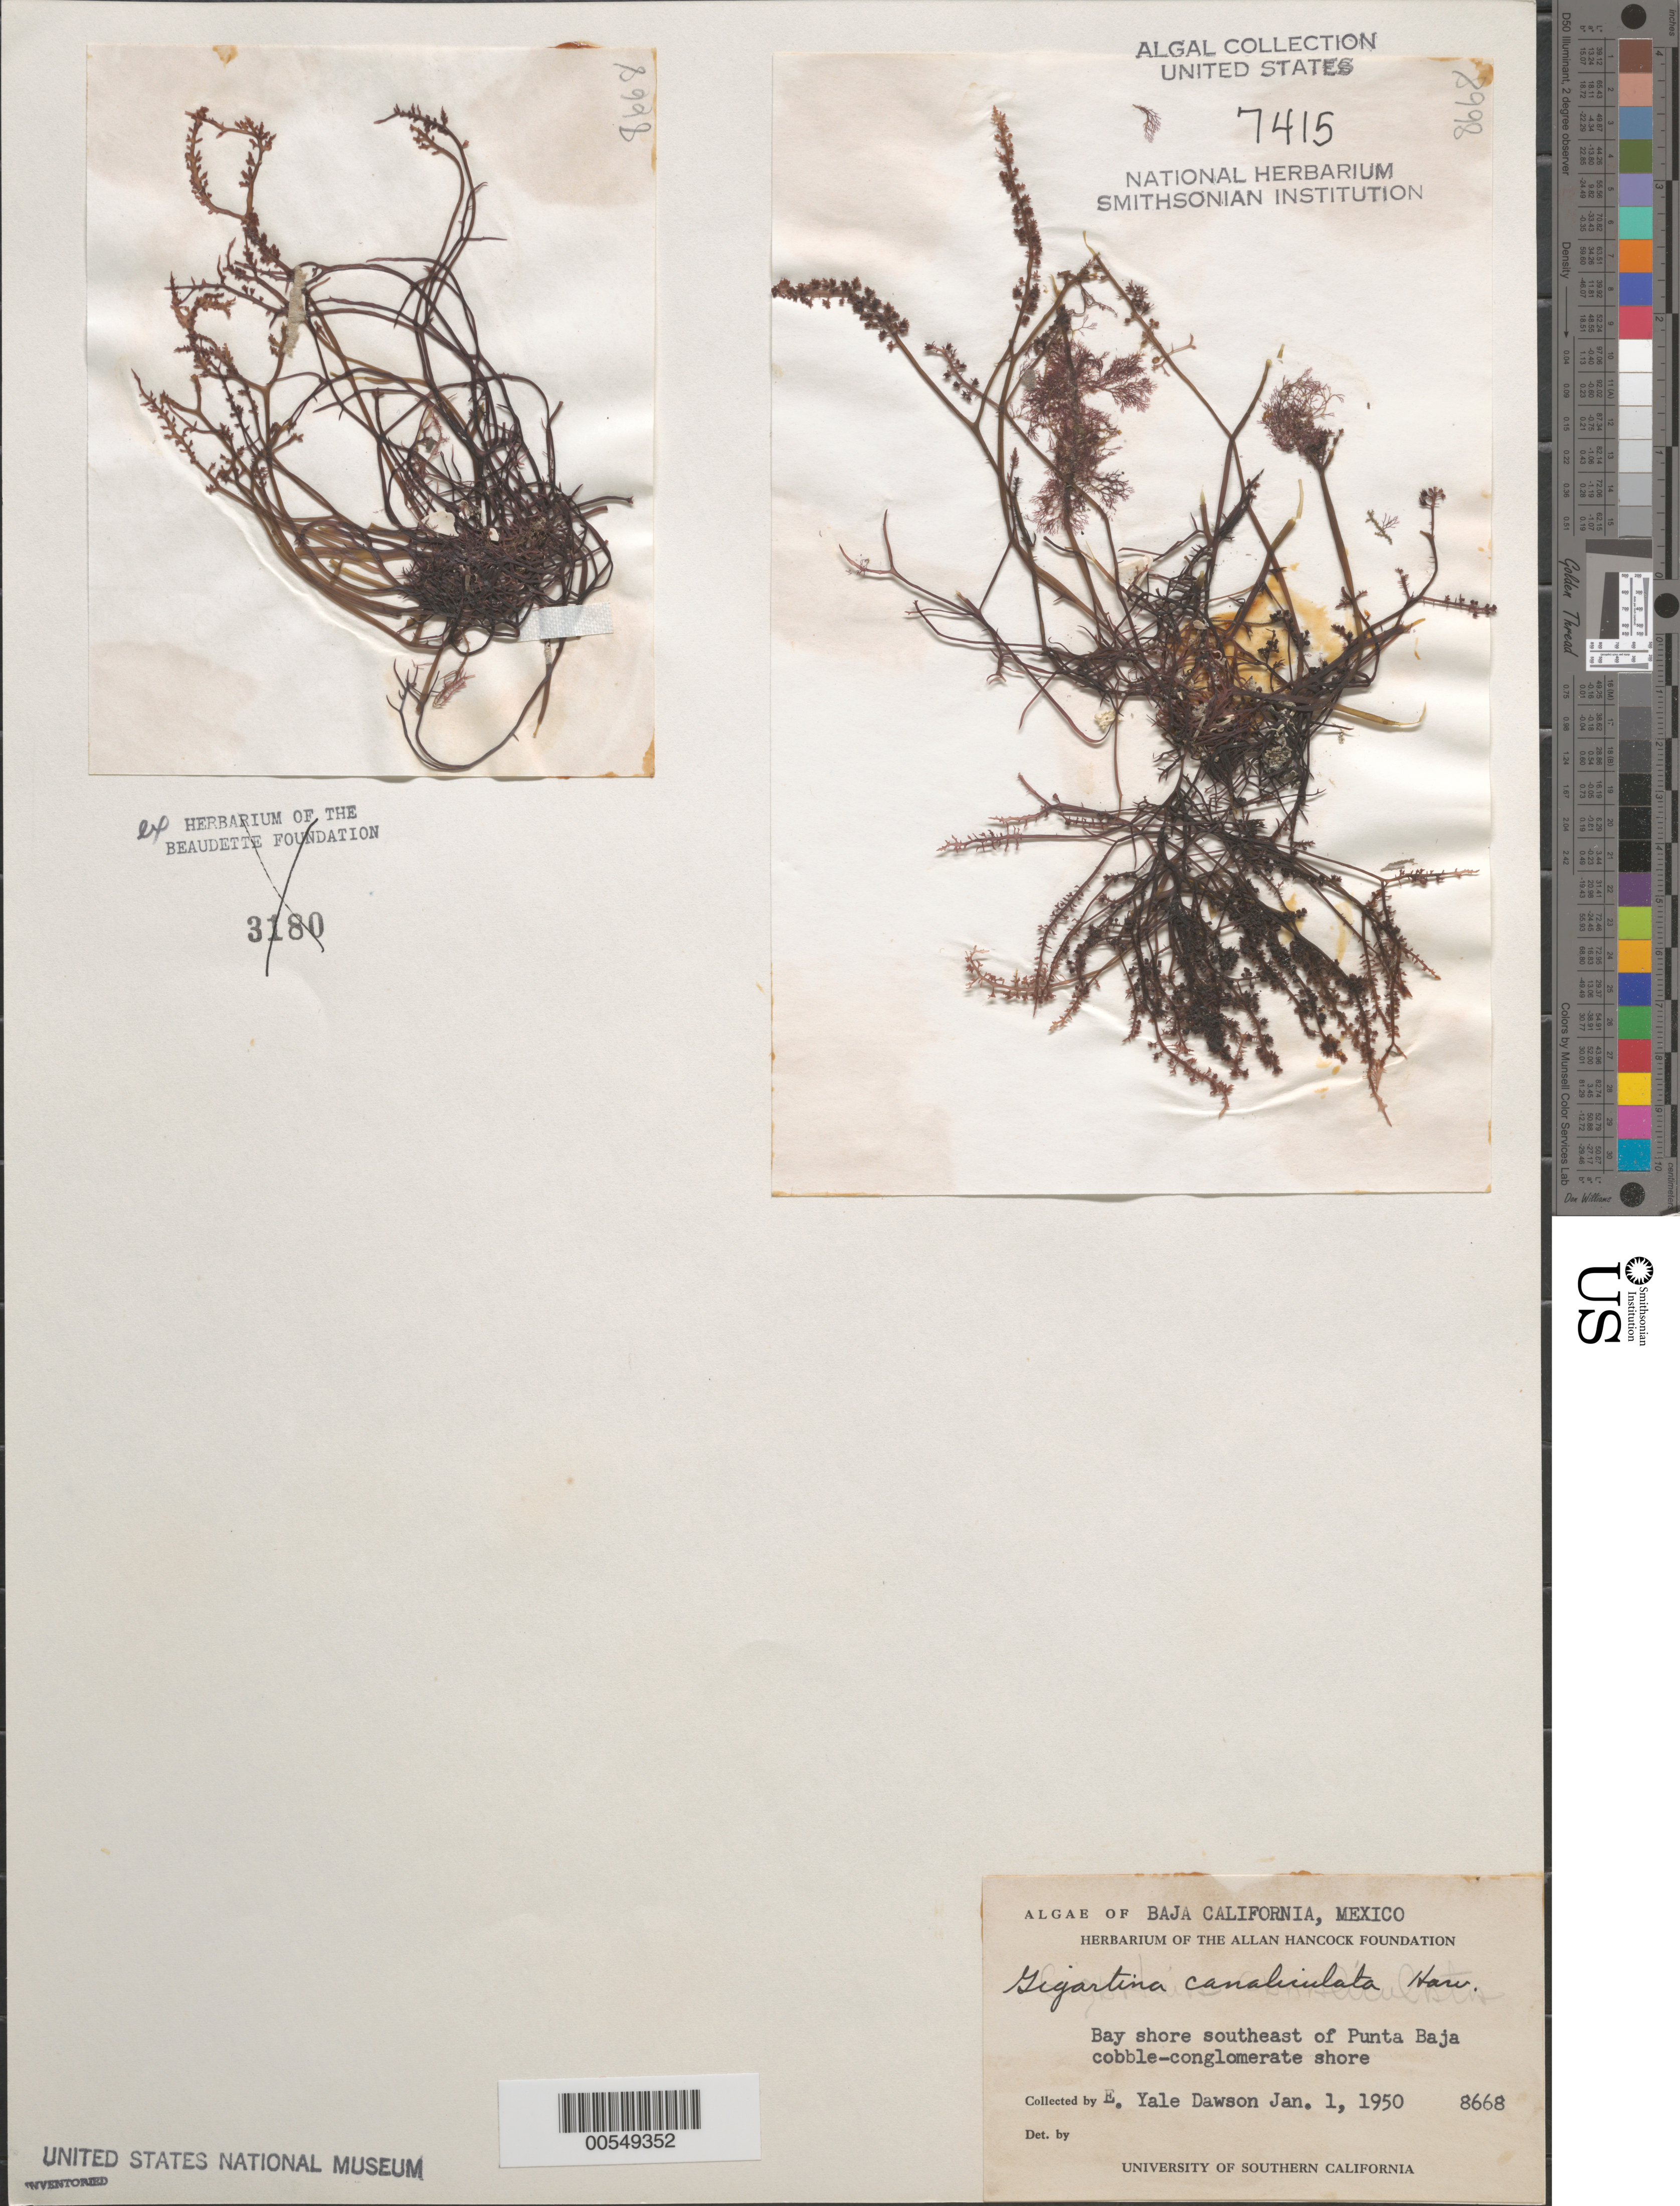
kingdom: Plantae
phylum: Rhodophyta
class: Florideophyceae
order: Gigartinales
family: Gigartinaceae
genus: Chondracanthus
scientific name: Chondracanthus canaliculatus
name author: (Harv.) Guiry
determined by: Algae name updating Project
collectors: E. Y. Dawson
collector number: EYD 8668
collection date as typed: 01 Jan 1950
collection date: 1950-01-01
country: Mexico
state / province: Baja California Norte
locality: Southeast of Punta Baja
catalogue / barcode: US 7415